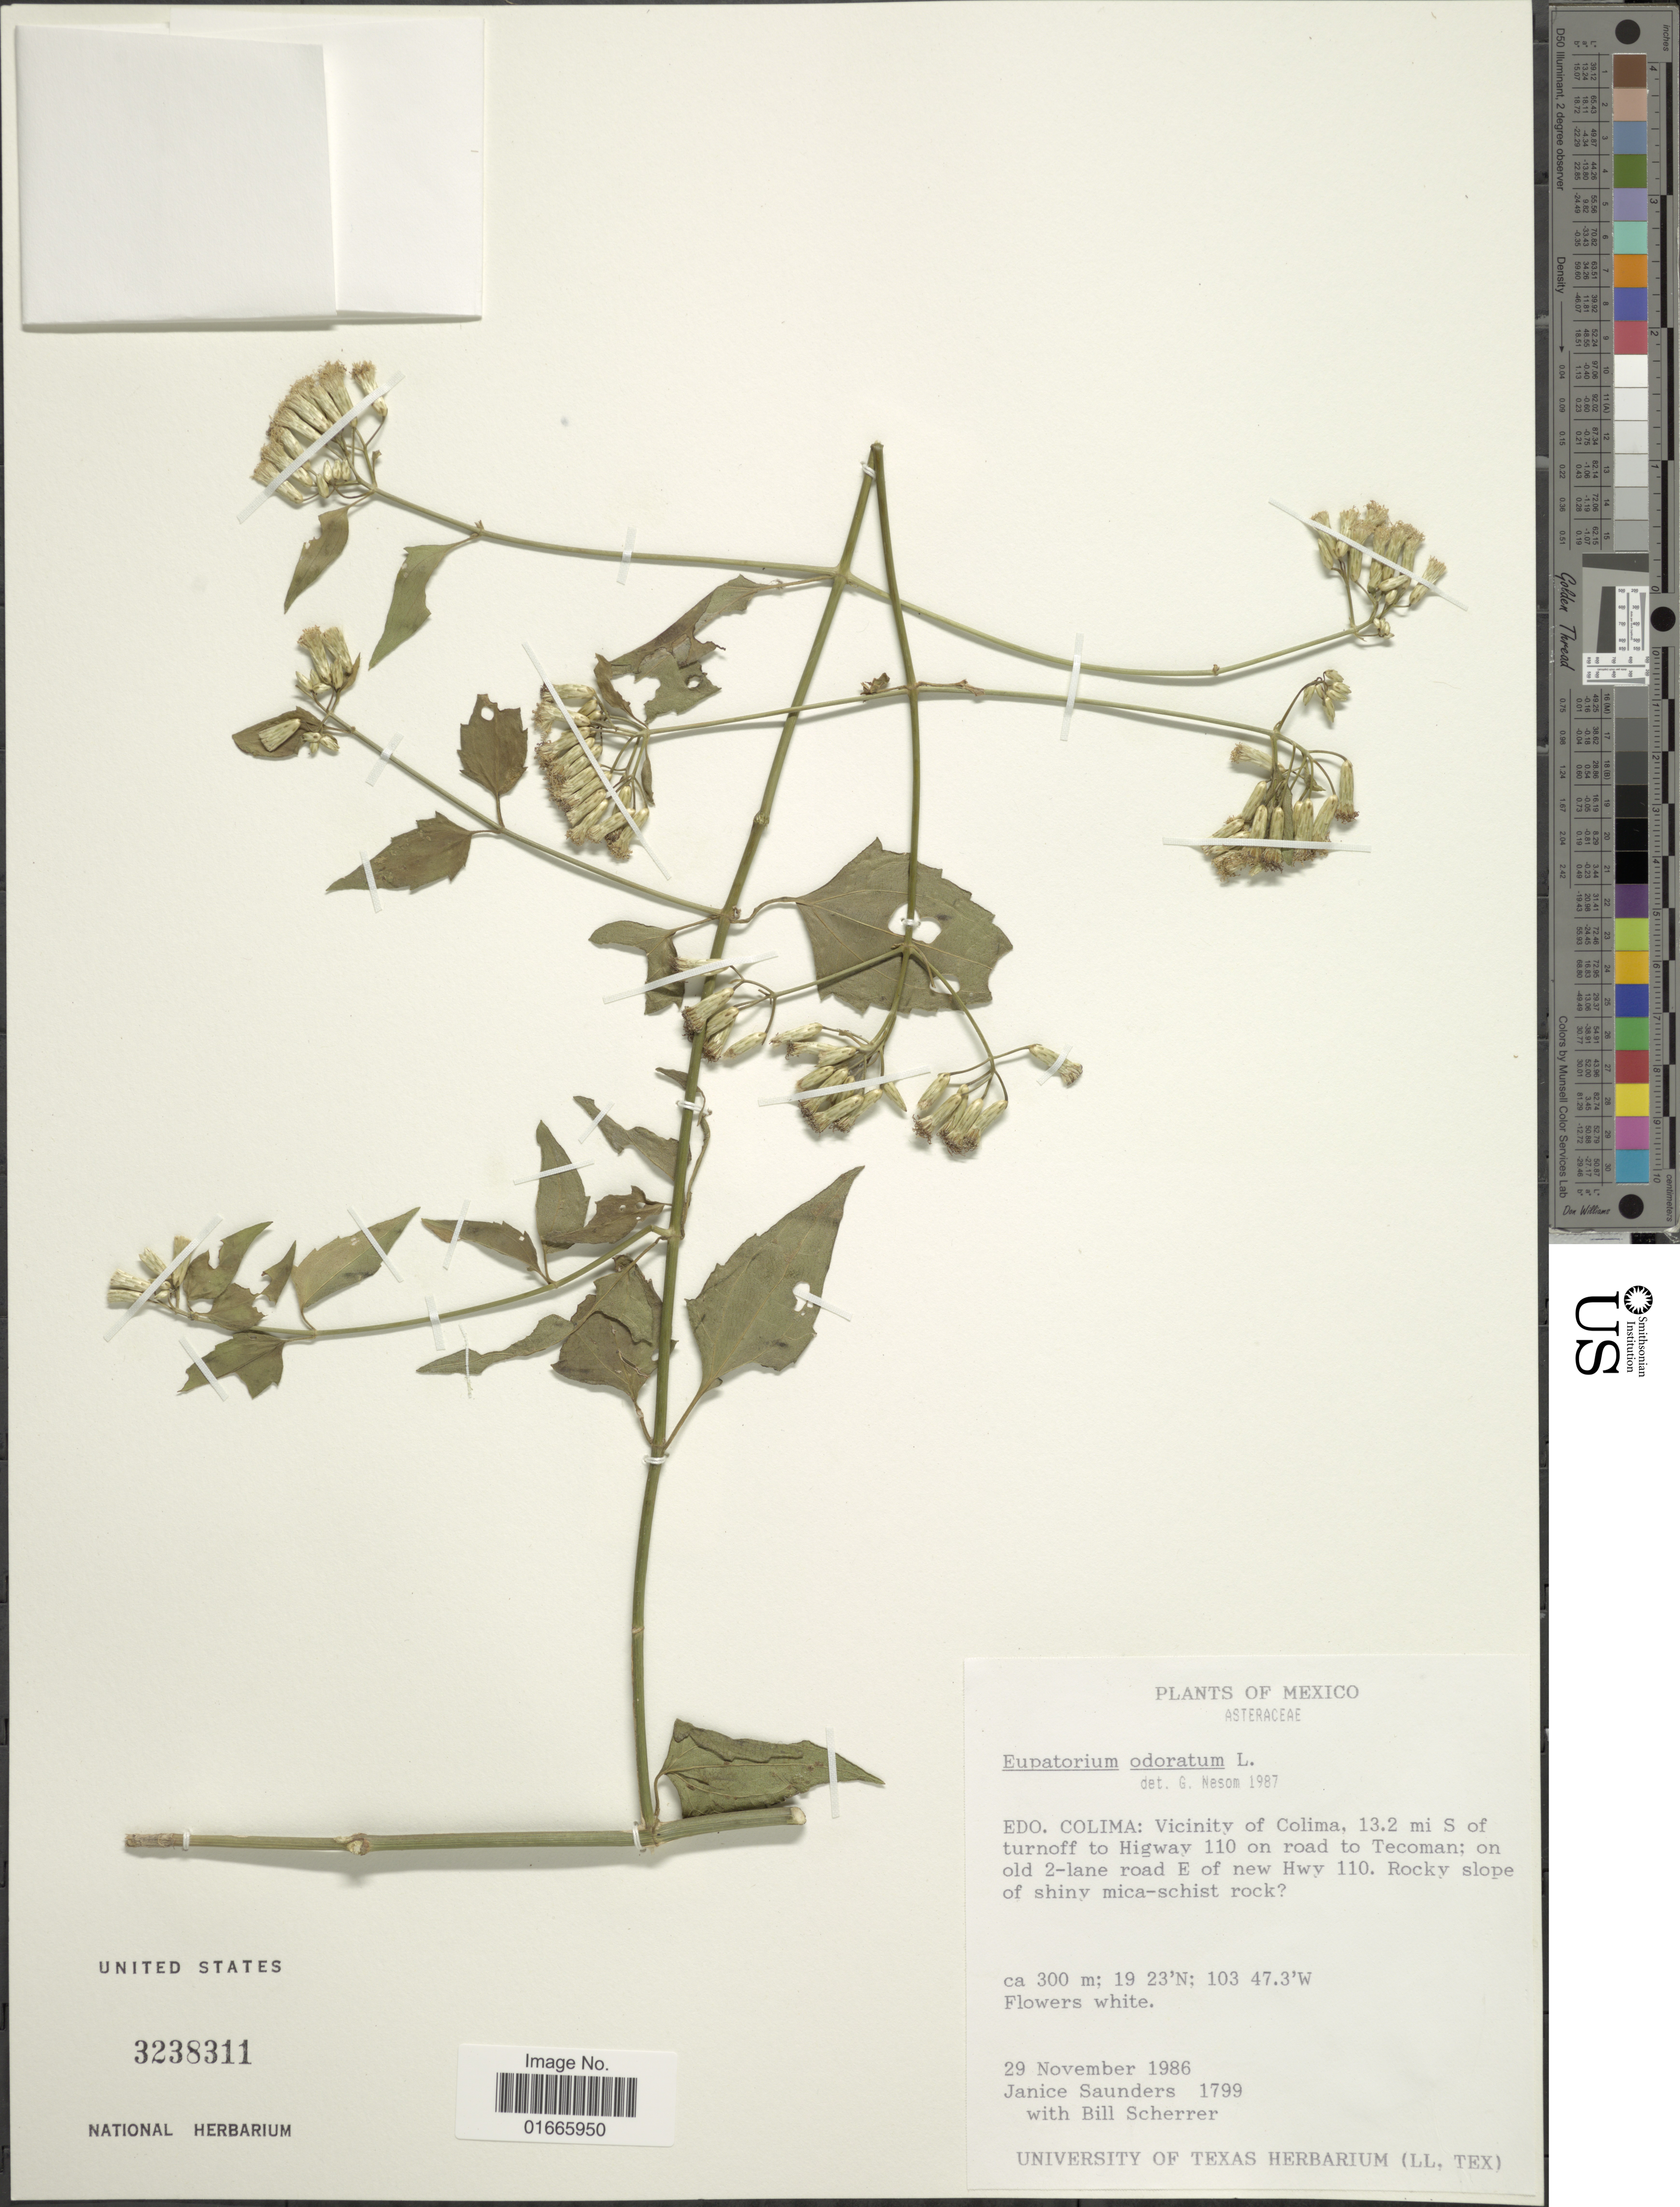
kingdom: Plantae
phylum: Tracheophyta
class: Magnoliopsida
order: Asterales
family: Asteraceae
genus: Chromolaena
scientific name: Chromolaena odorata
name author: (L.) R.M. King & H. Rob.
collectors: J. G. Saunders & B. Scherrer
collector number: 1799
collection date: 1986-11-29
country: Mexico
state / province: Colima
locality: Vicinity of Colima, 13.2 mi S of turnoff to Highway 110 on road to Tecoman; on old 2-lane road E of new Hwy 110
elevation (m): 300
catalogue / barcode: US 3238311